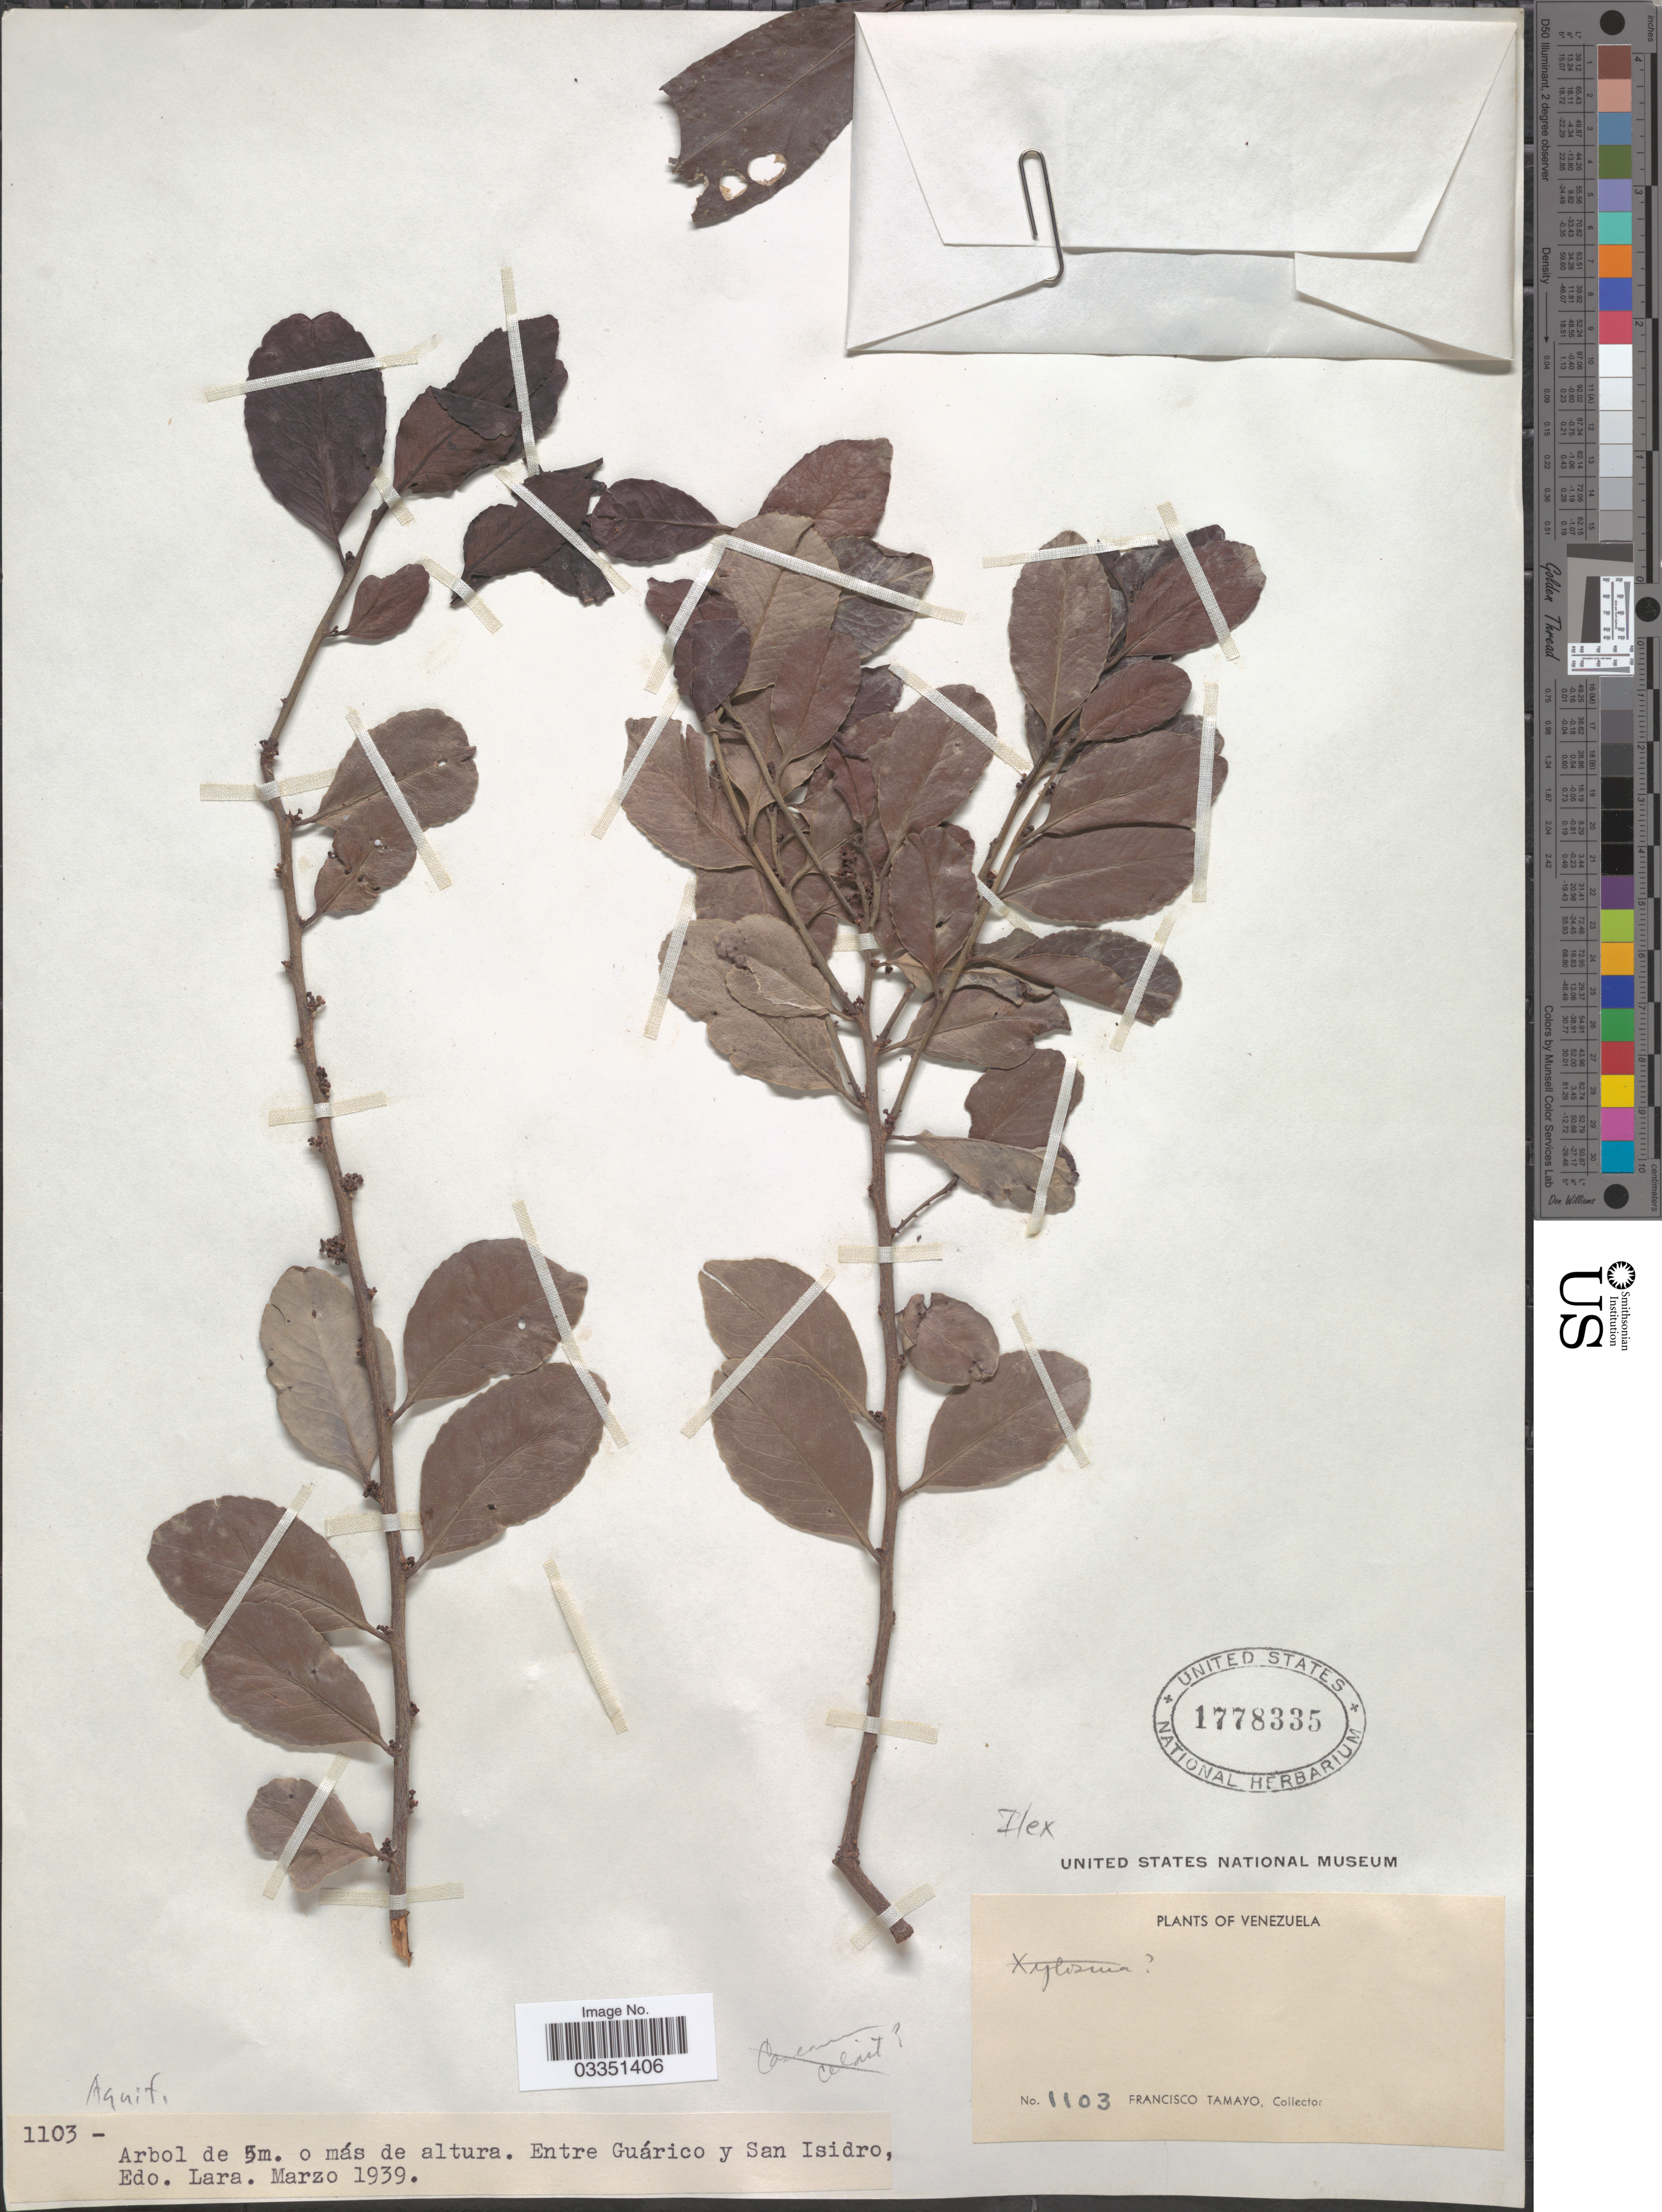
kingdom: Plantae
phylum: Tracheophyta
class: Magnoliopsida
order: Aquifoliales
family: Aquifoliaceae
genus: Ilex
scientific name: Ilex sp.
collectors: F. Tamayo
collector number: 1103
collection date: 1939-03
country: Venezuela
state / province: Lara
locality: Entre Guárico y San Isidro.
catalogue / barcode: US 1778335